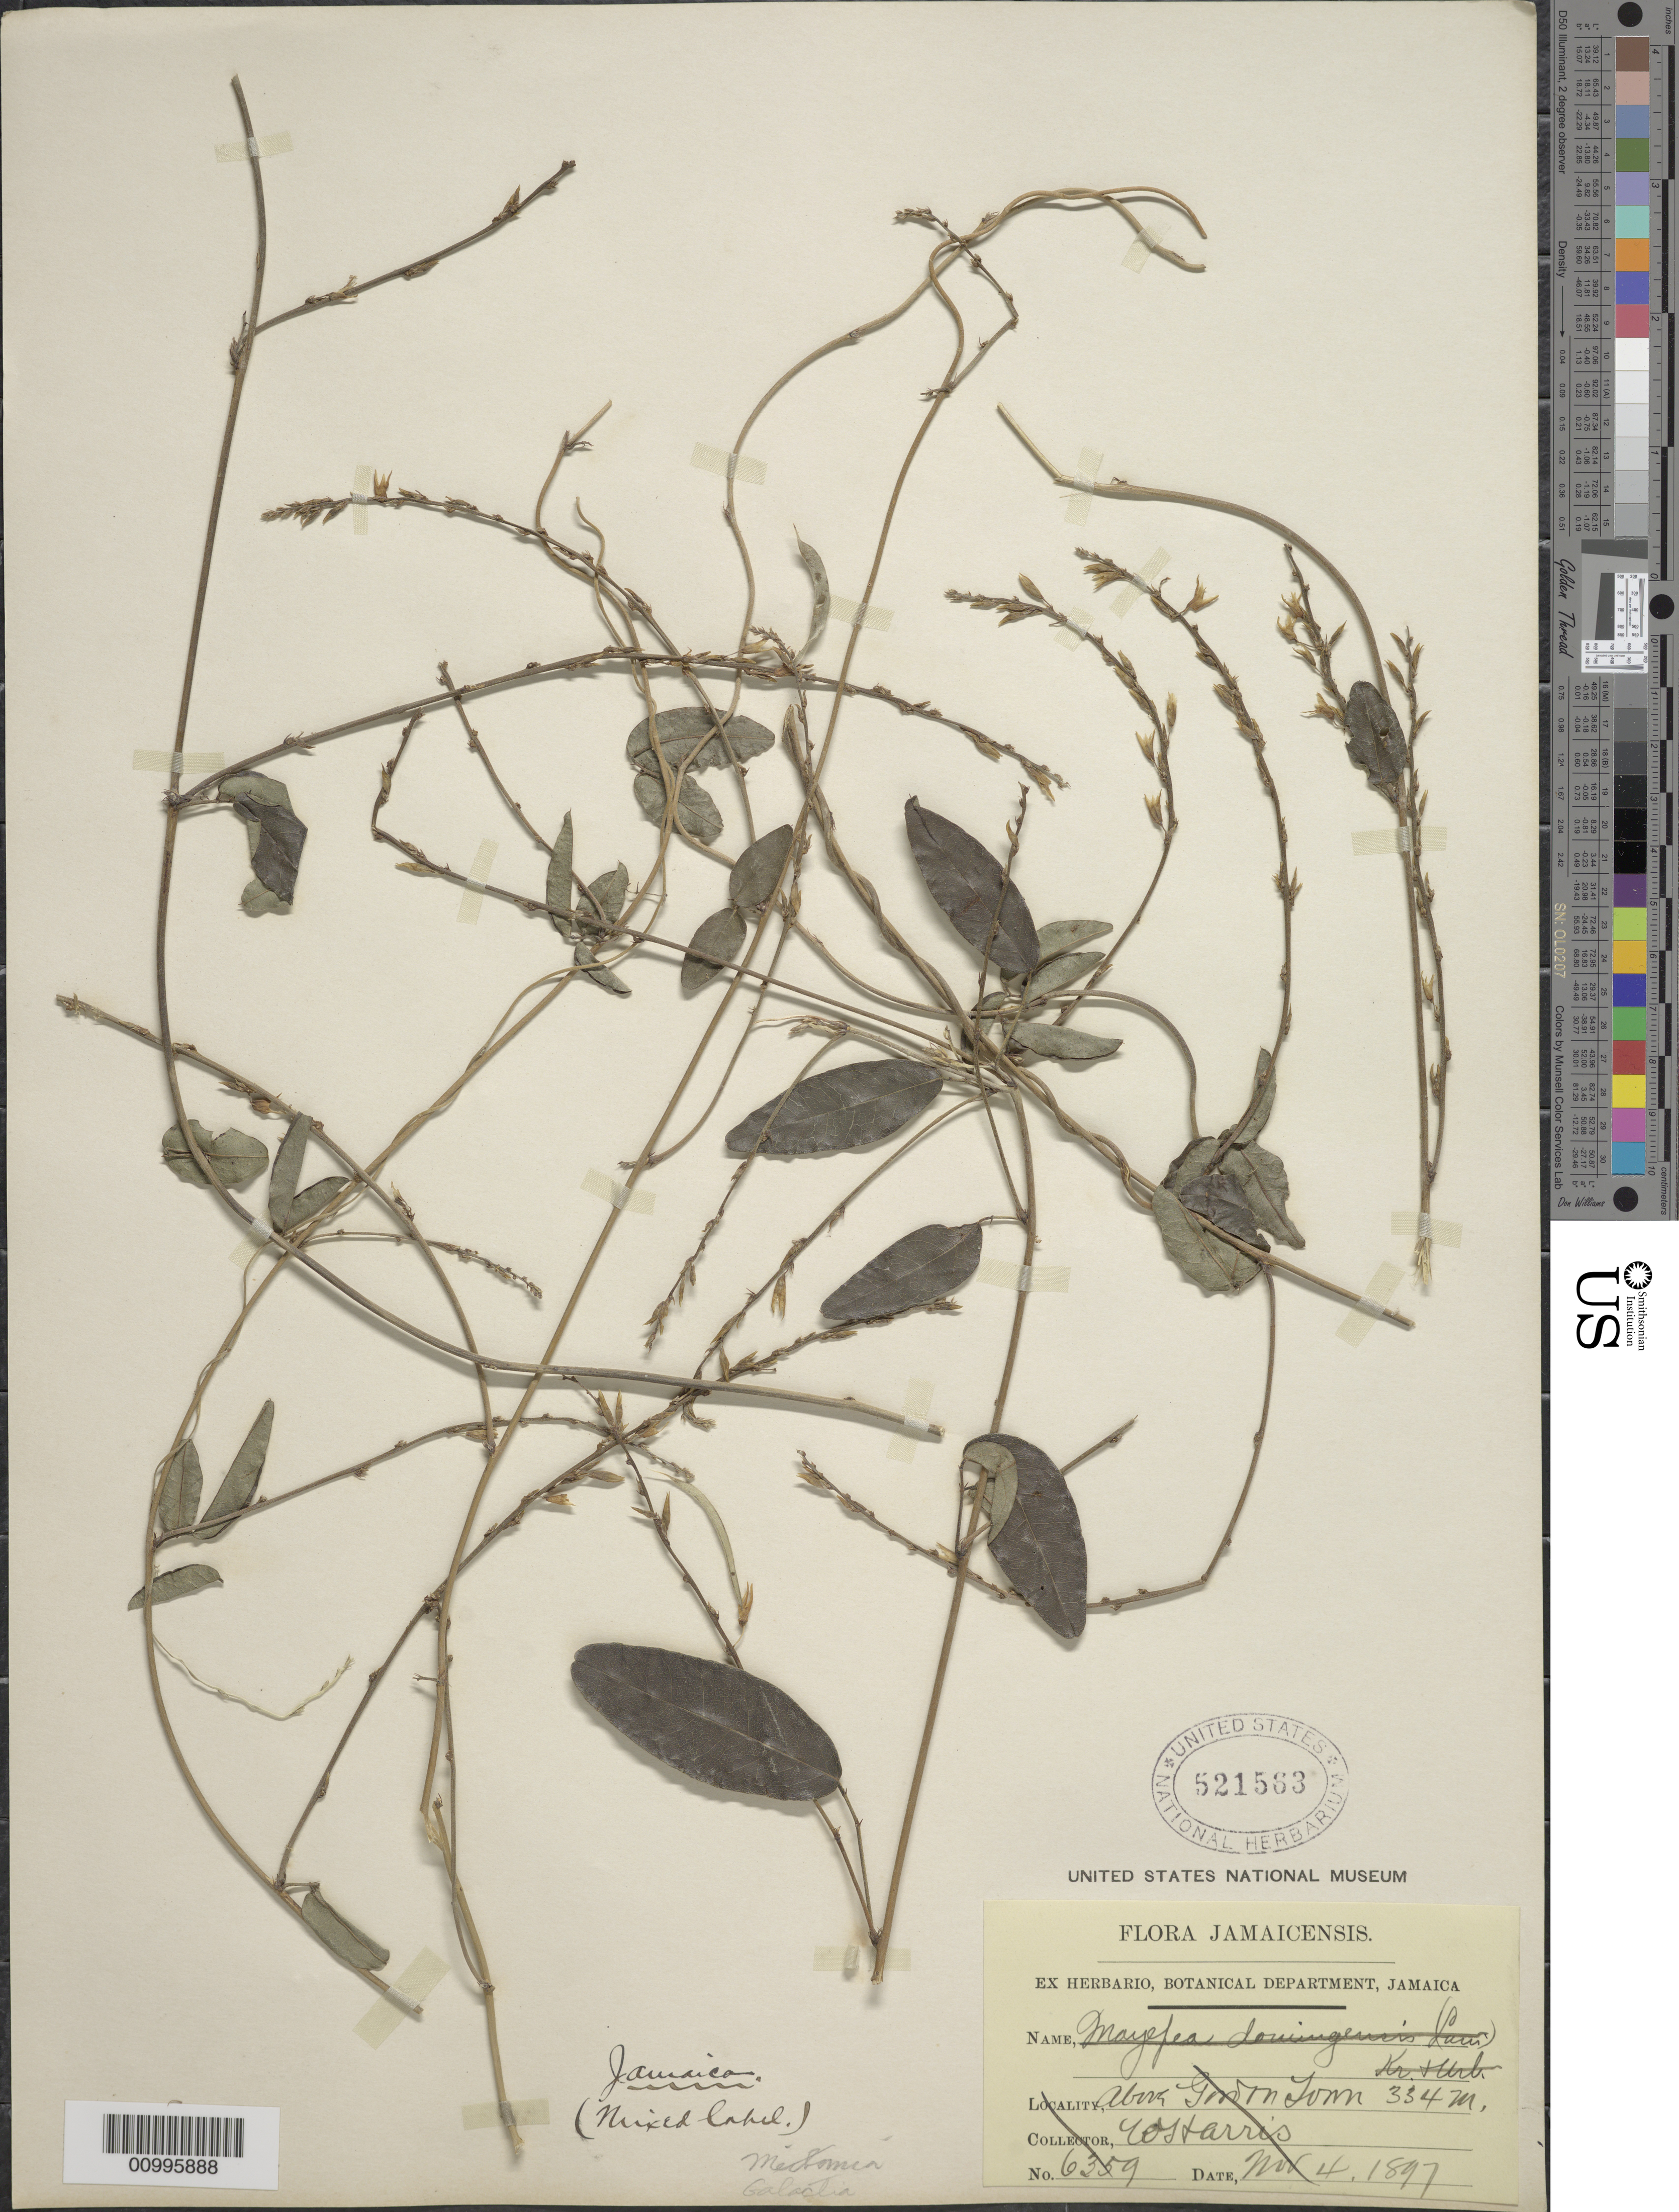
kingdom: Plantae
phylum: Tracheophyta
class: Magnoliopsida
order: Fabales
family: Fabaceae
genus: Galactia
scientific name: Galactia pendula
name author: Pers.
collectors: W. H. Harris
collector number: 6359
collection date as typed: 04 Nov 1897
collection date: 1897-11-04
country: Jamaica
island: Jamaica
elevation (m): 334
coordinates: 0 N, 0 E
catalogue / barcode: US 521563